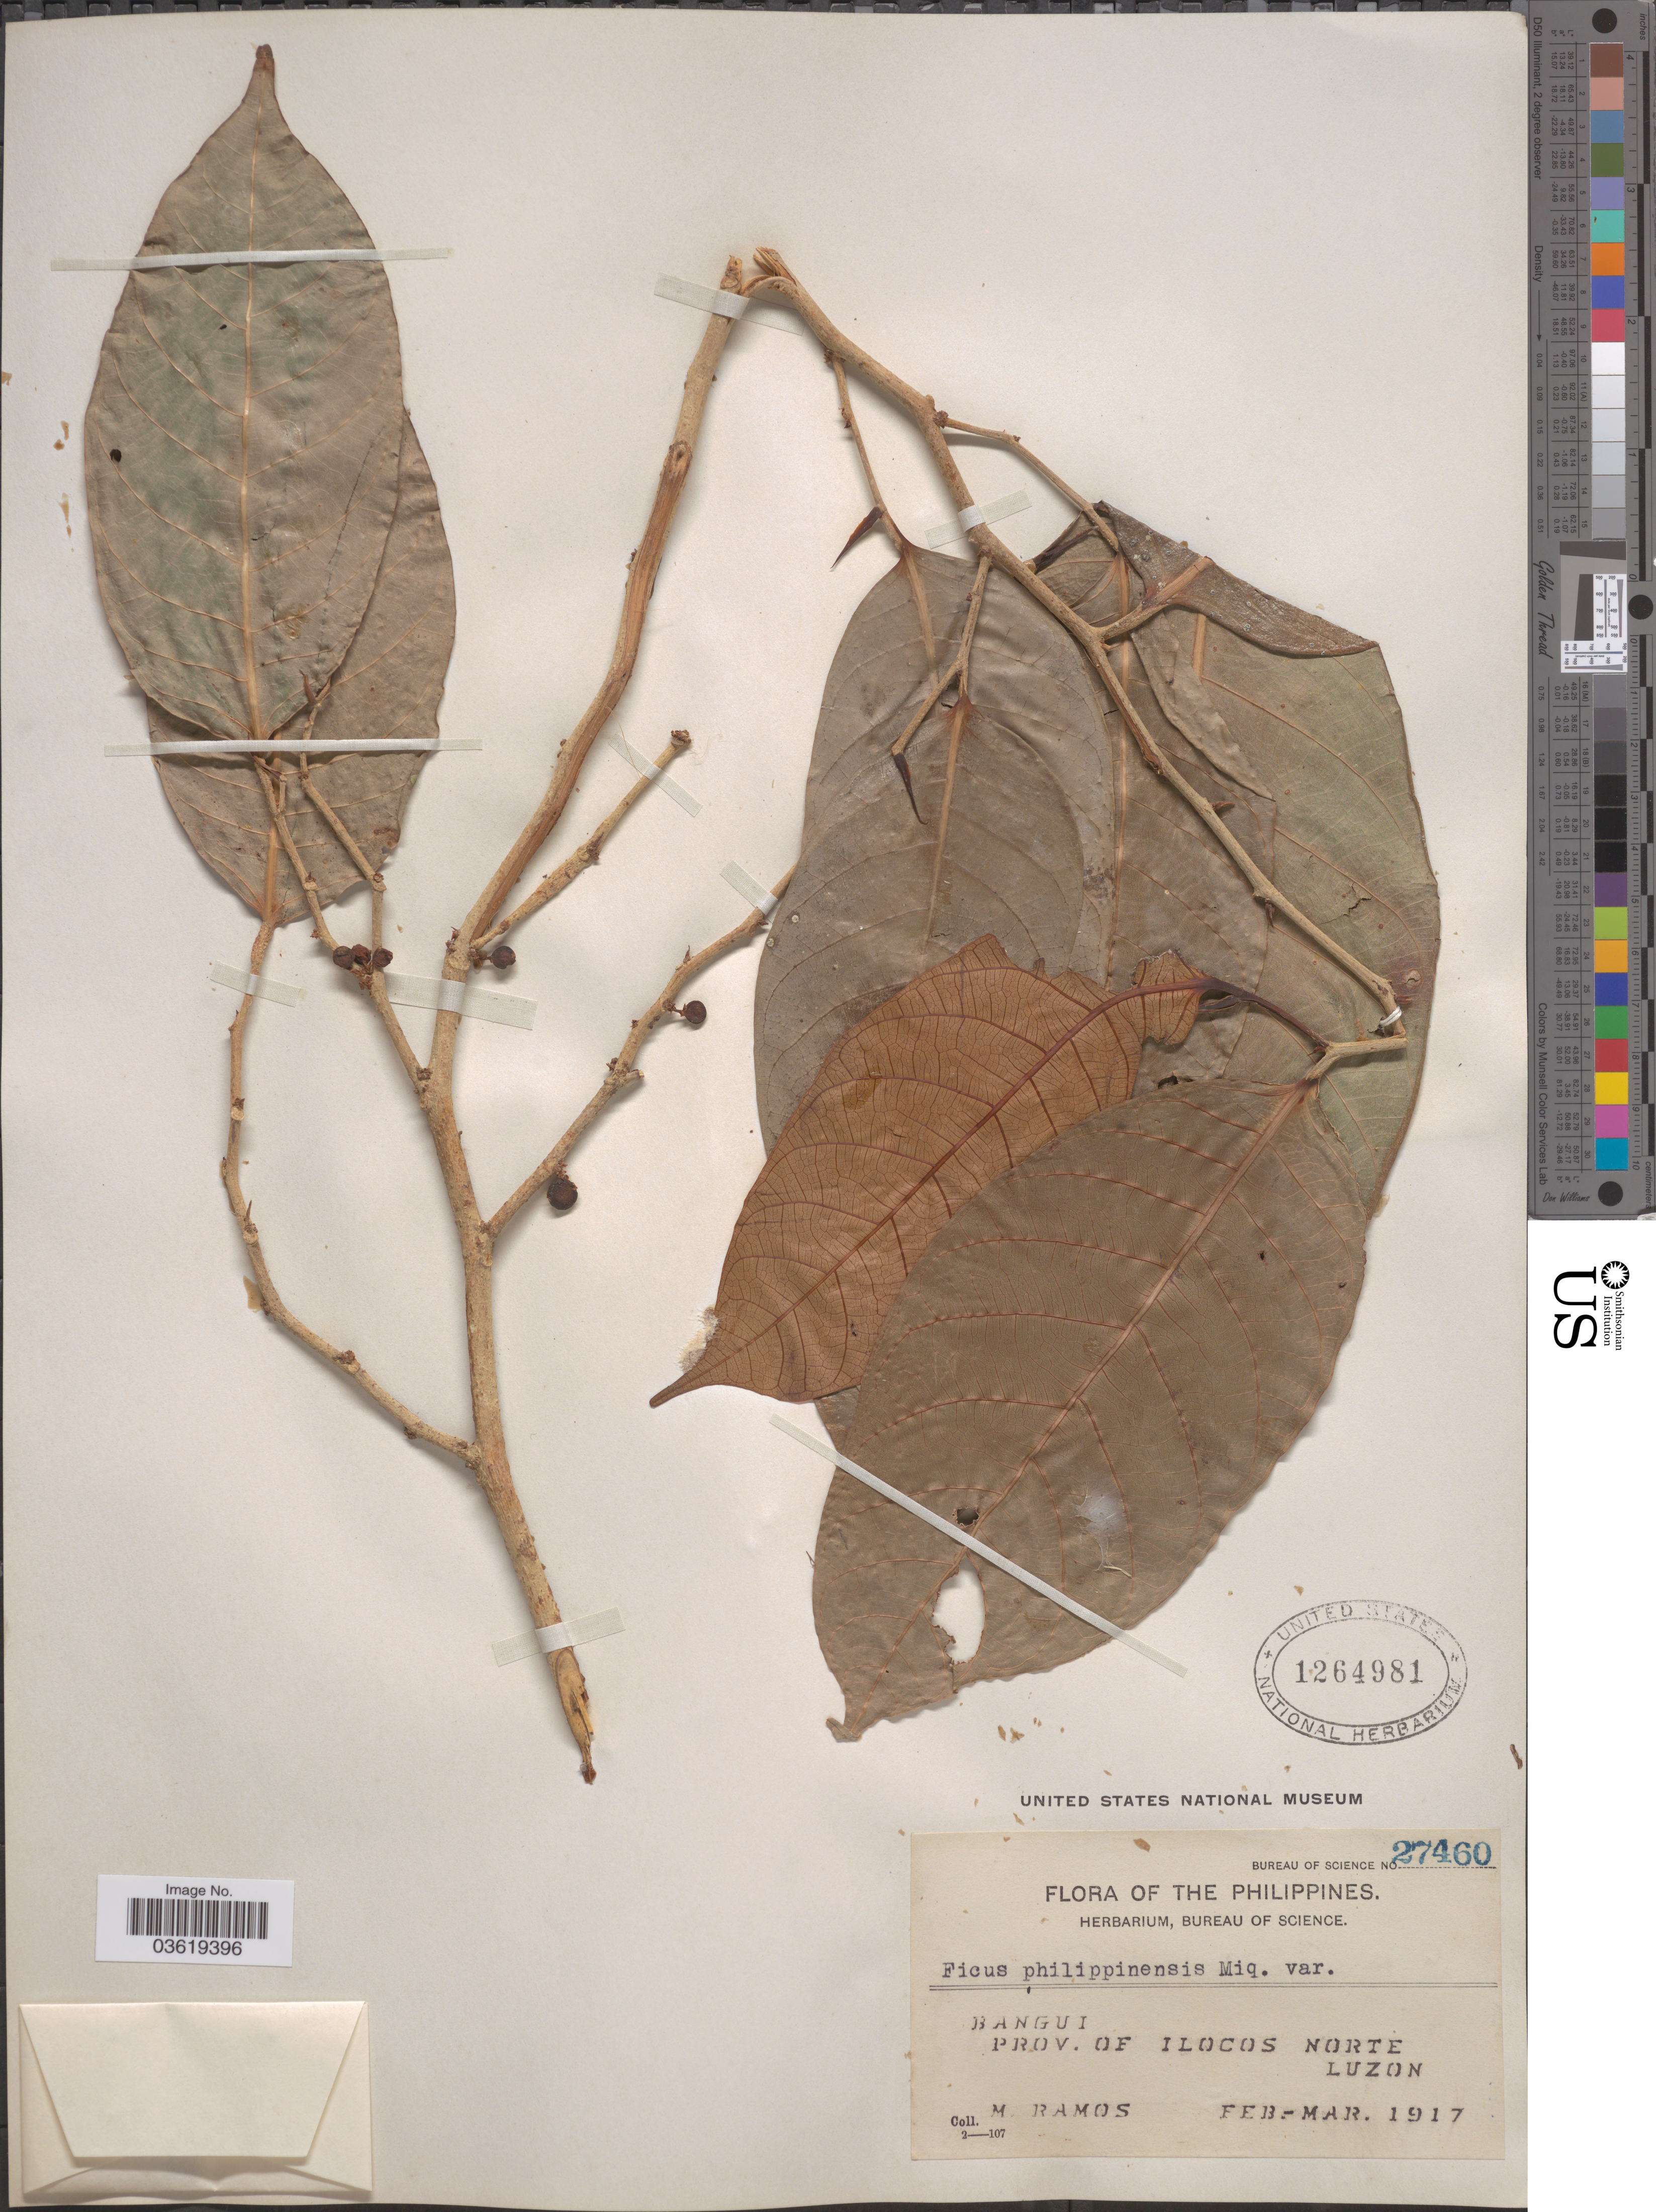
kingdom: Plantae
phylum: Tracheophyta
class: Magnoliopsida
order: Rosales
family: Moraceae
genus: Ficus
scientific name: Ficus philippinensis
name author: Miq.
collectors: M. Ramos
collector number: Bureau of Science 27460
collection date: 1917-02/1917-03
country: Philippines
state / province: Ilocos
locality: Bangui, Prov. of Ilocos Norte, Luzon.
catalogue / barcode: US 1264981